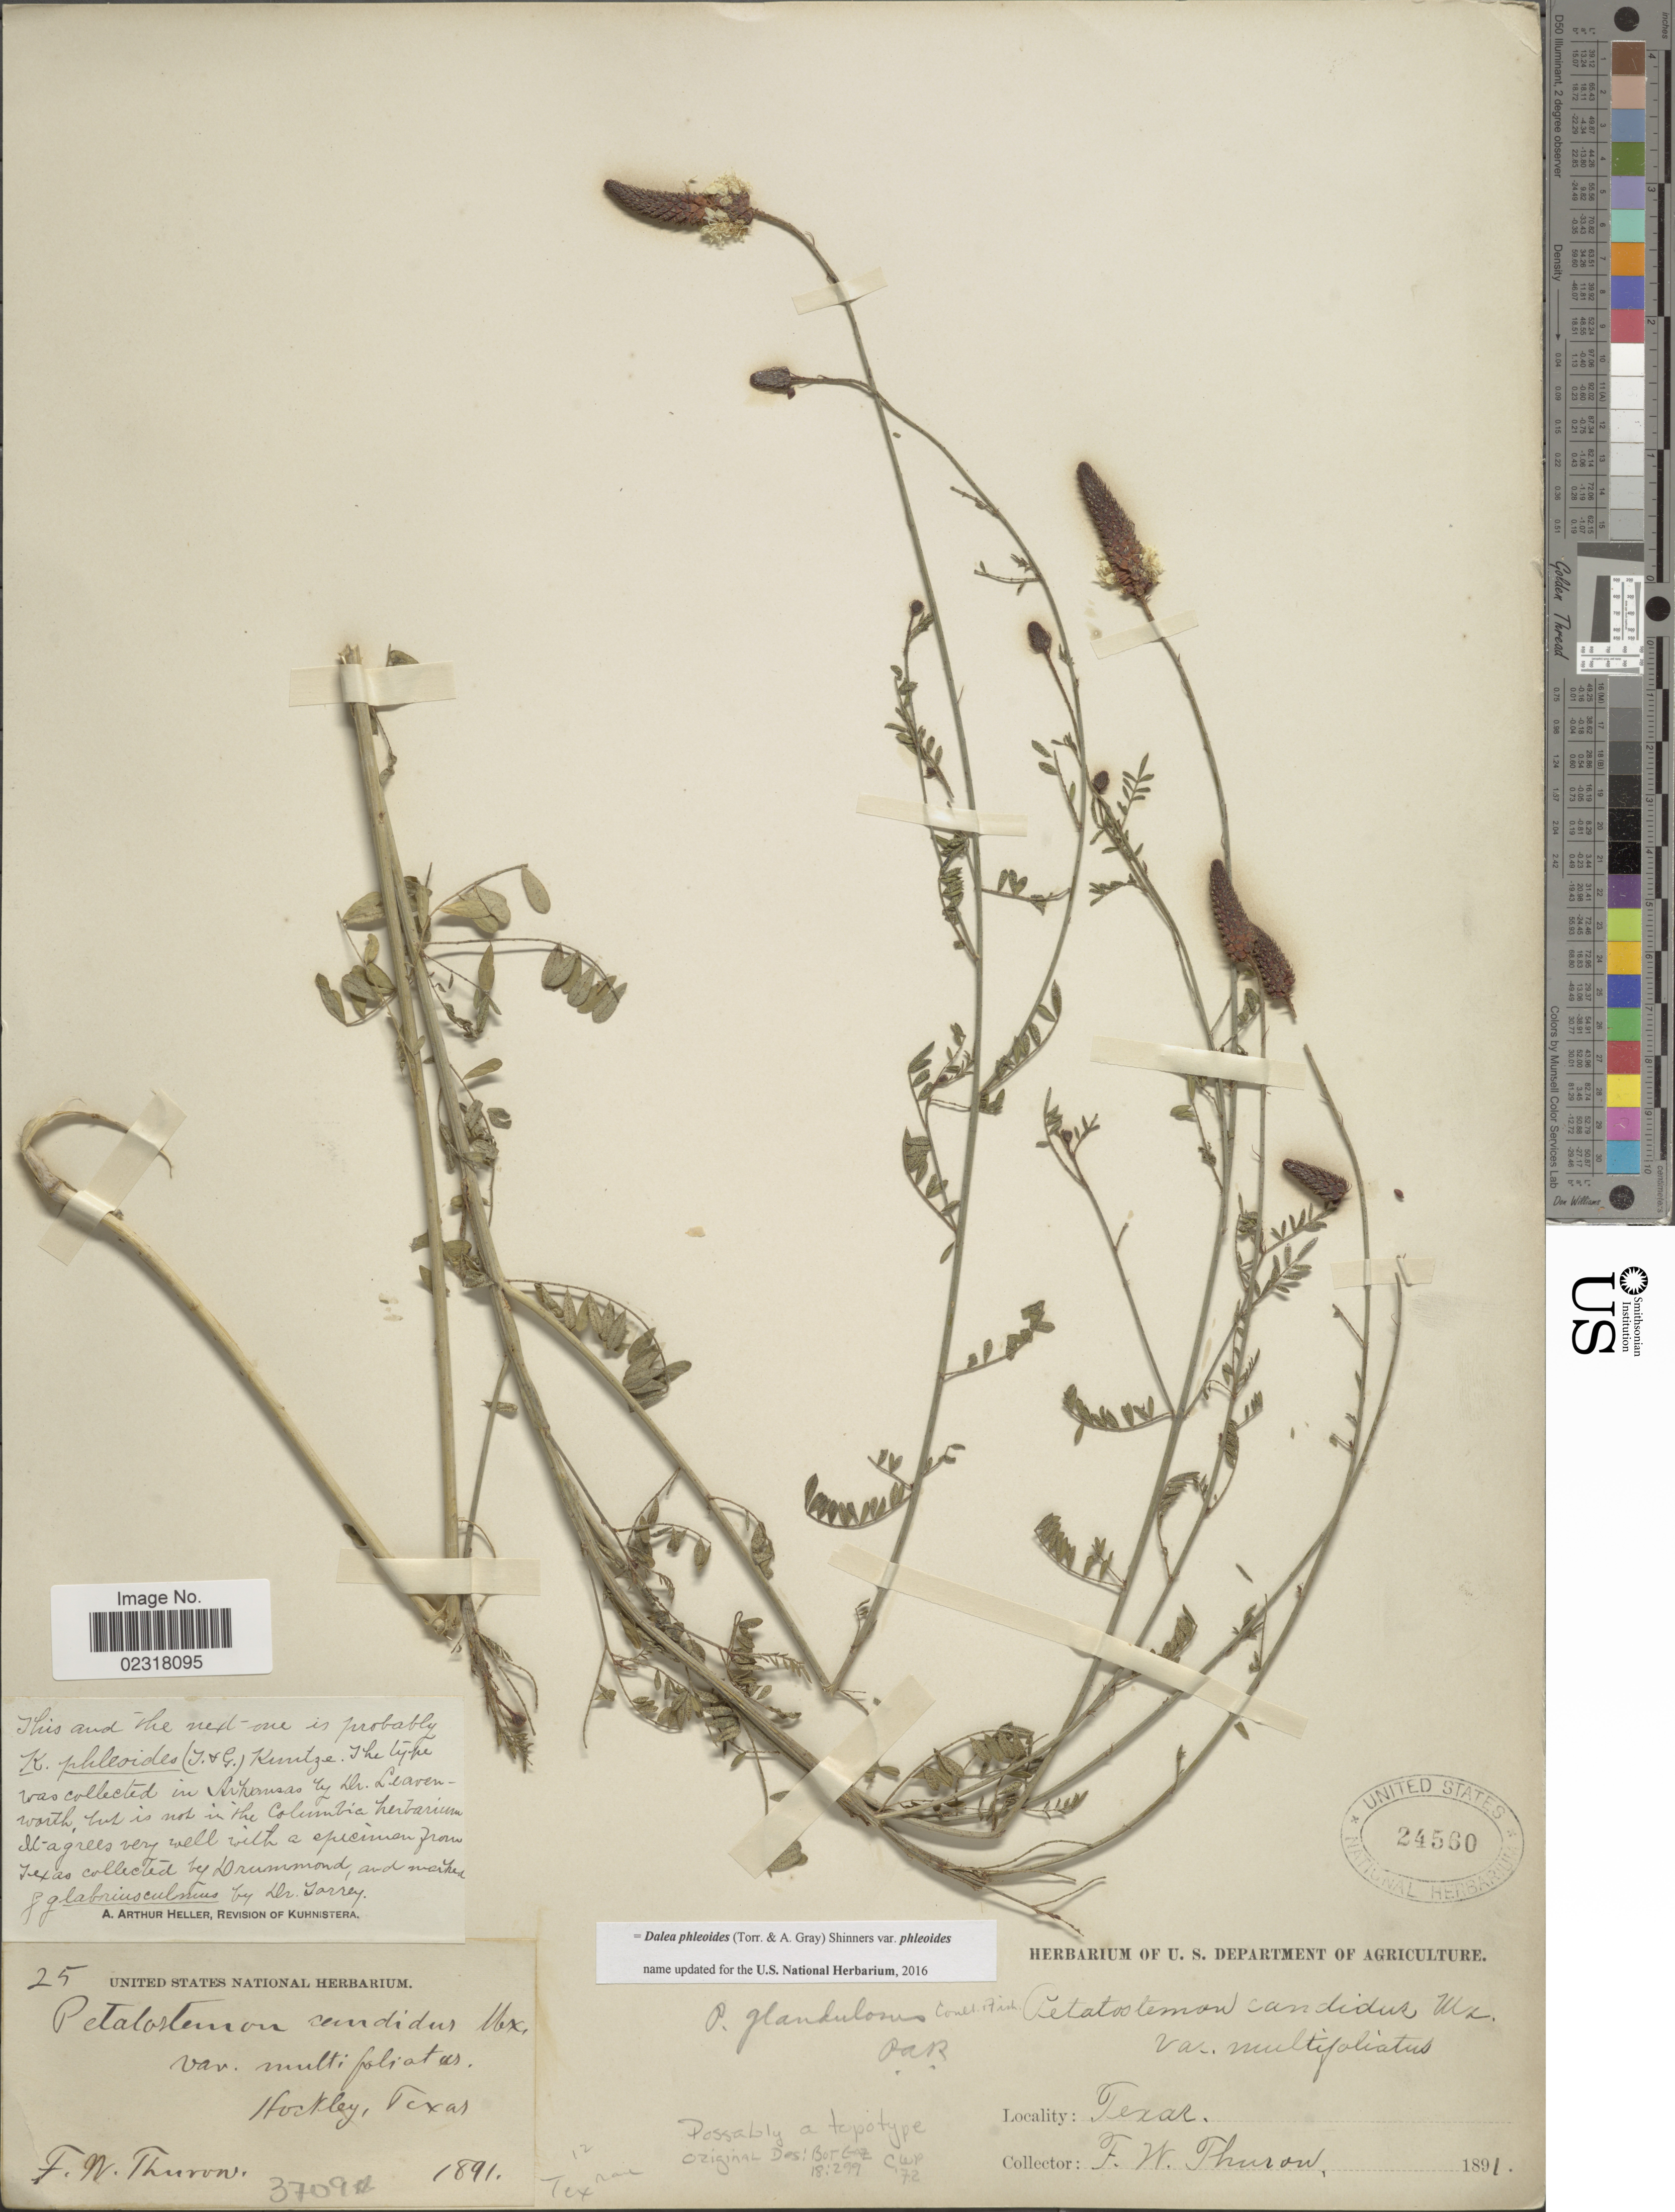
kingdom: Plantae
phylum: Tracheophyta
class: Magnoliopsida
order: Fabales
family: Fabaceae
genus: Dalea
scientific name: Dalea phleoides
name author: (Torr. & A. Gray) Shinners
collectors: F. W. Thurow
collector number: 3709*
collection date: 1891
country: United States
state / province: Texas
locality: Hockley.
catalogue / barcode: US 24560